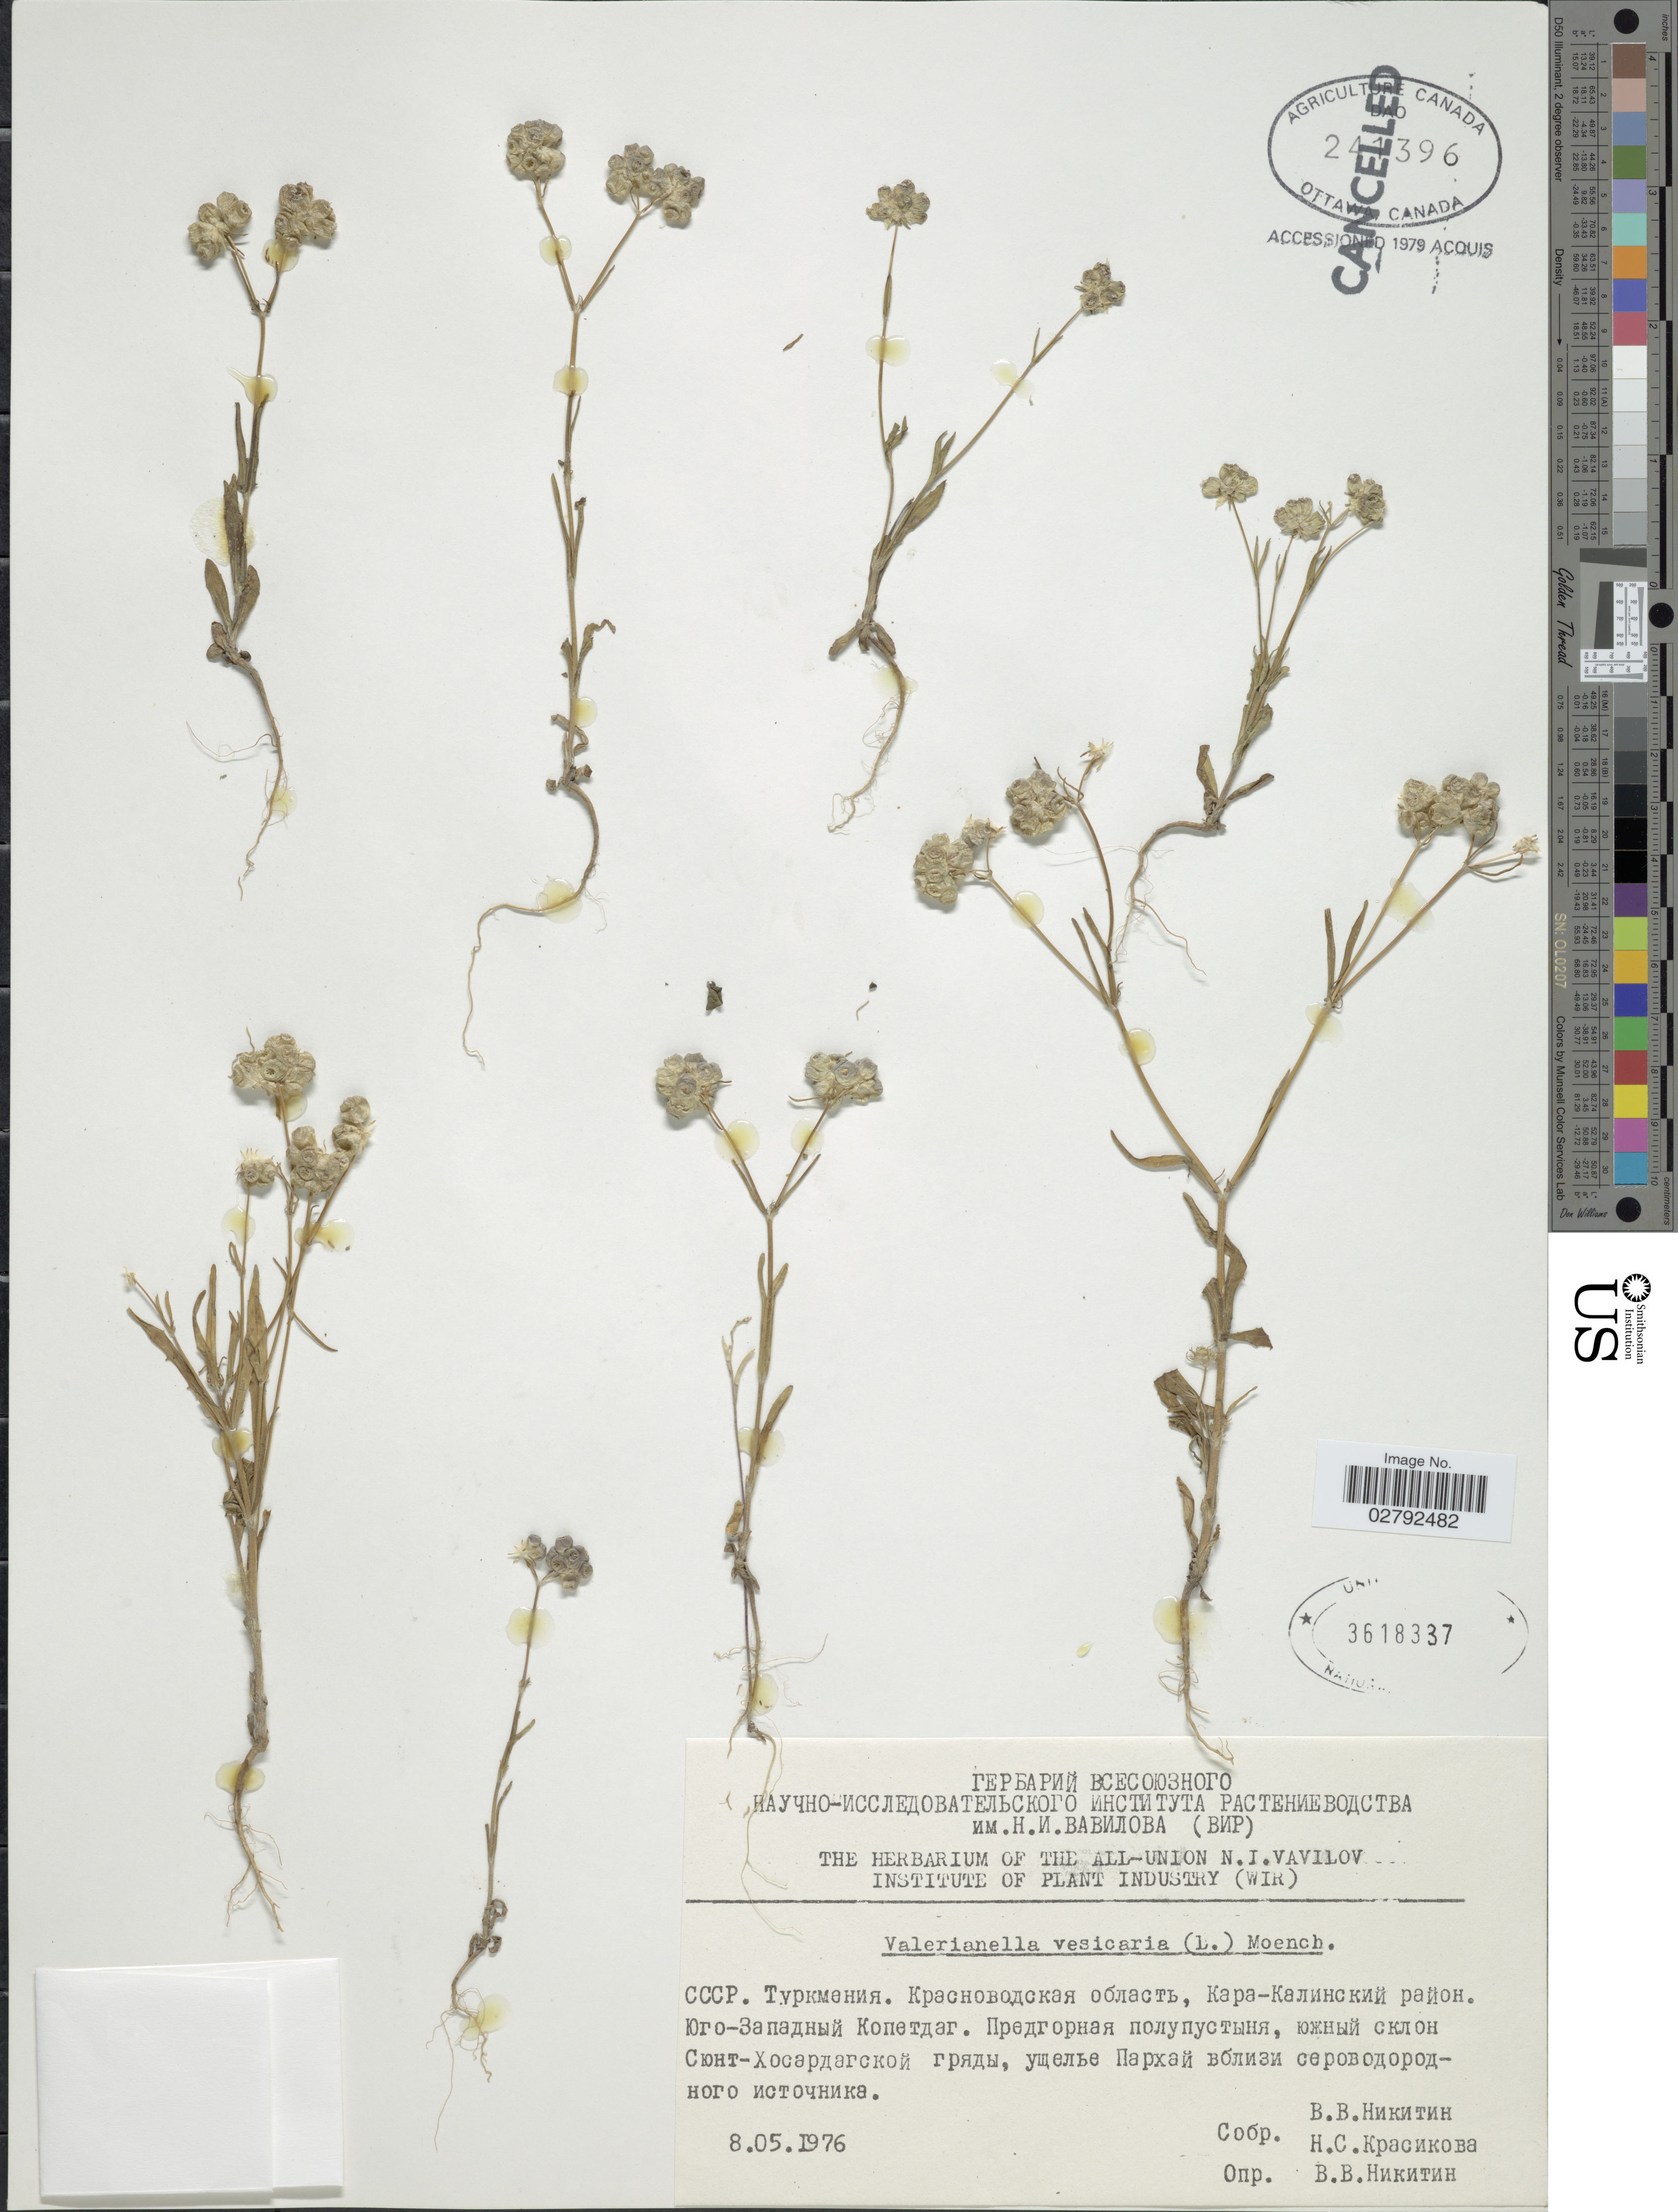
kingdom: Plantae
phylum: Tracheophyta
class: Magnoliopsida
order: Dipsacales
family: Caprifoliaceae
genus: Valerianella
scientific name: Valerianella vesicaria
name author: (L.) Moench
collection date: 1976-05-08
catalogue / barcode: US 3618337